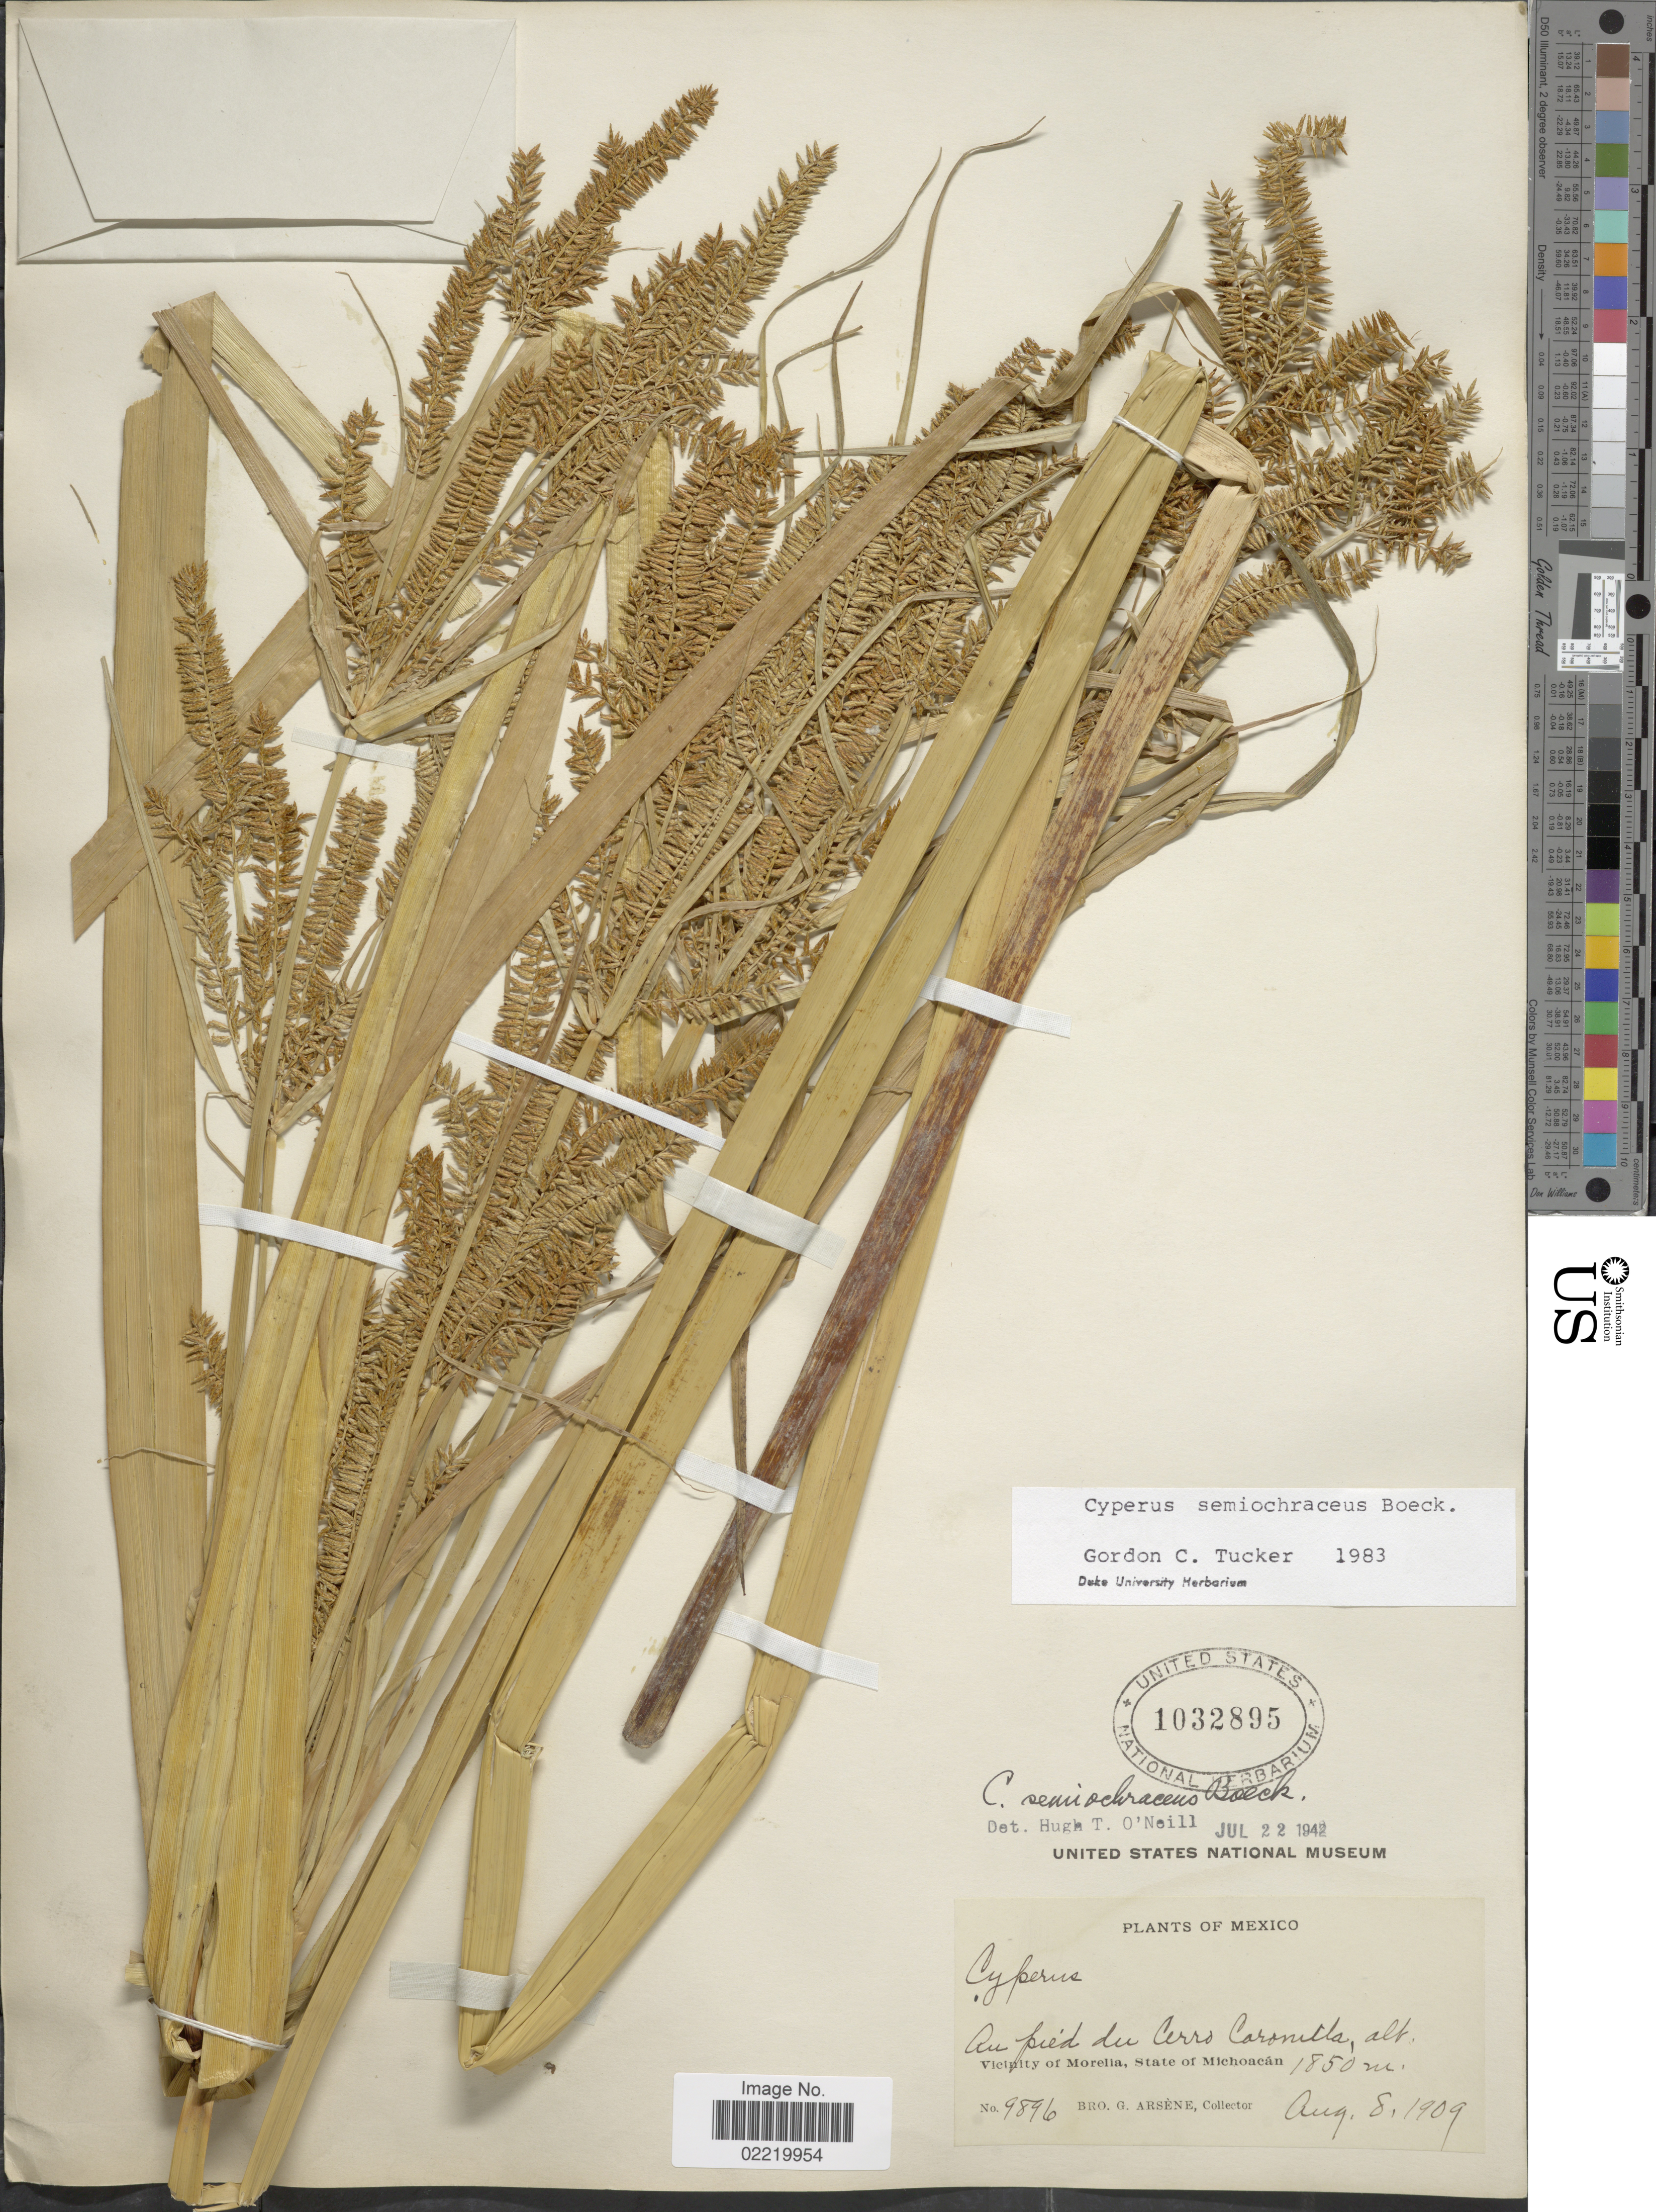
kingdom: Plantae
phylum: Tracheophyta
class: Liliopsida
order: Poales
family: Cyperaceae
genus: Cyperus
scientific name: Cyperus semiochraceus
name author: Boeckeler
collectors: Bro. G. Arsène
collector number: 9896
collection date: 1909-08-08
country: Mexico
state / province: Michoacán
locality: Au pied du Cerro Carontitla, vicinity of Morelia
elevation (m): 1850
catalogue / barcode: US 1032895